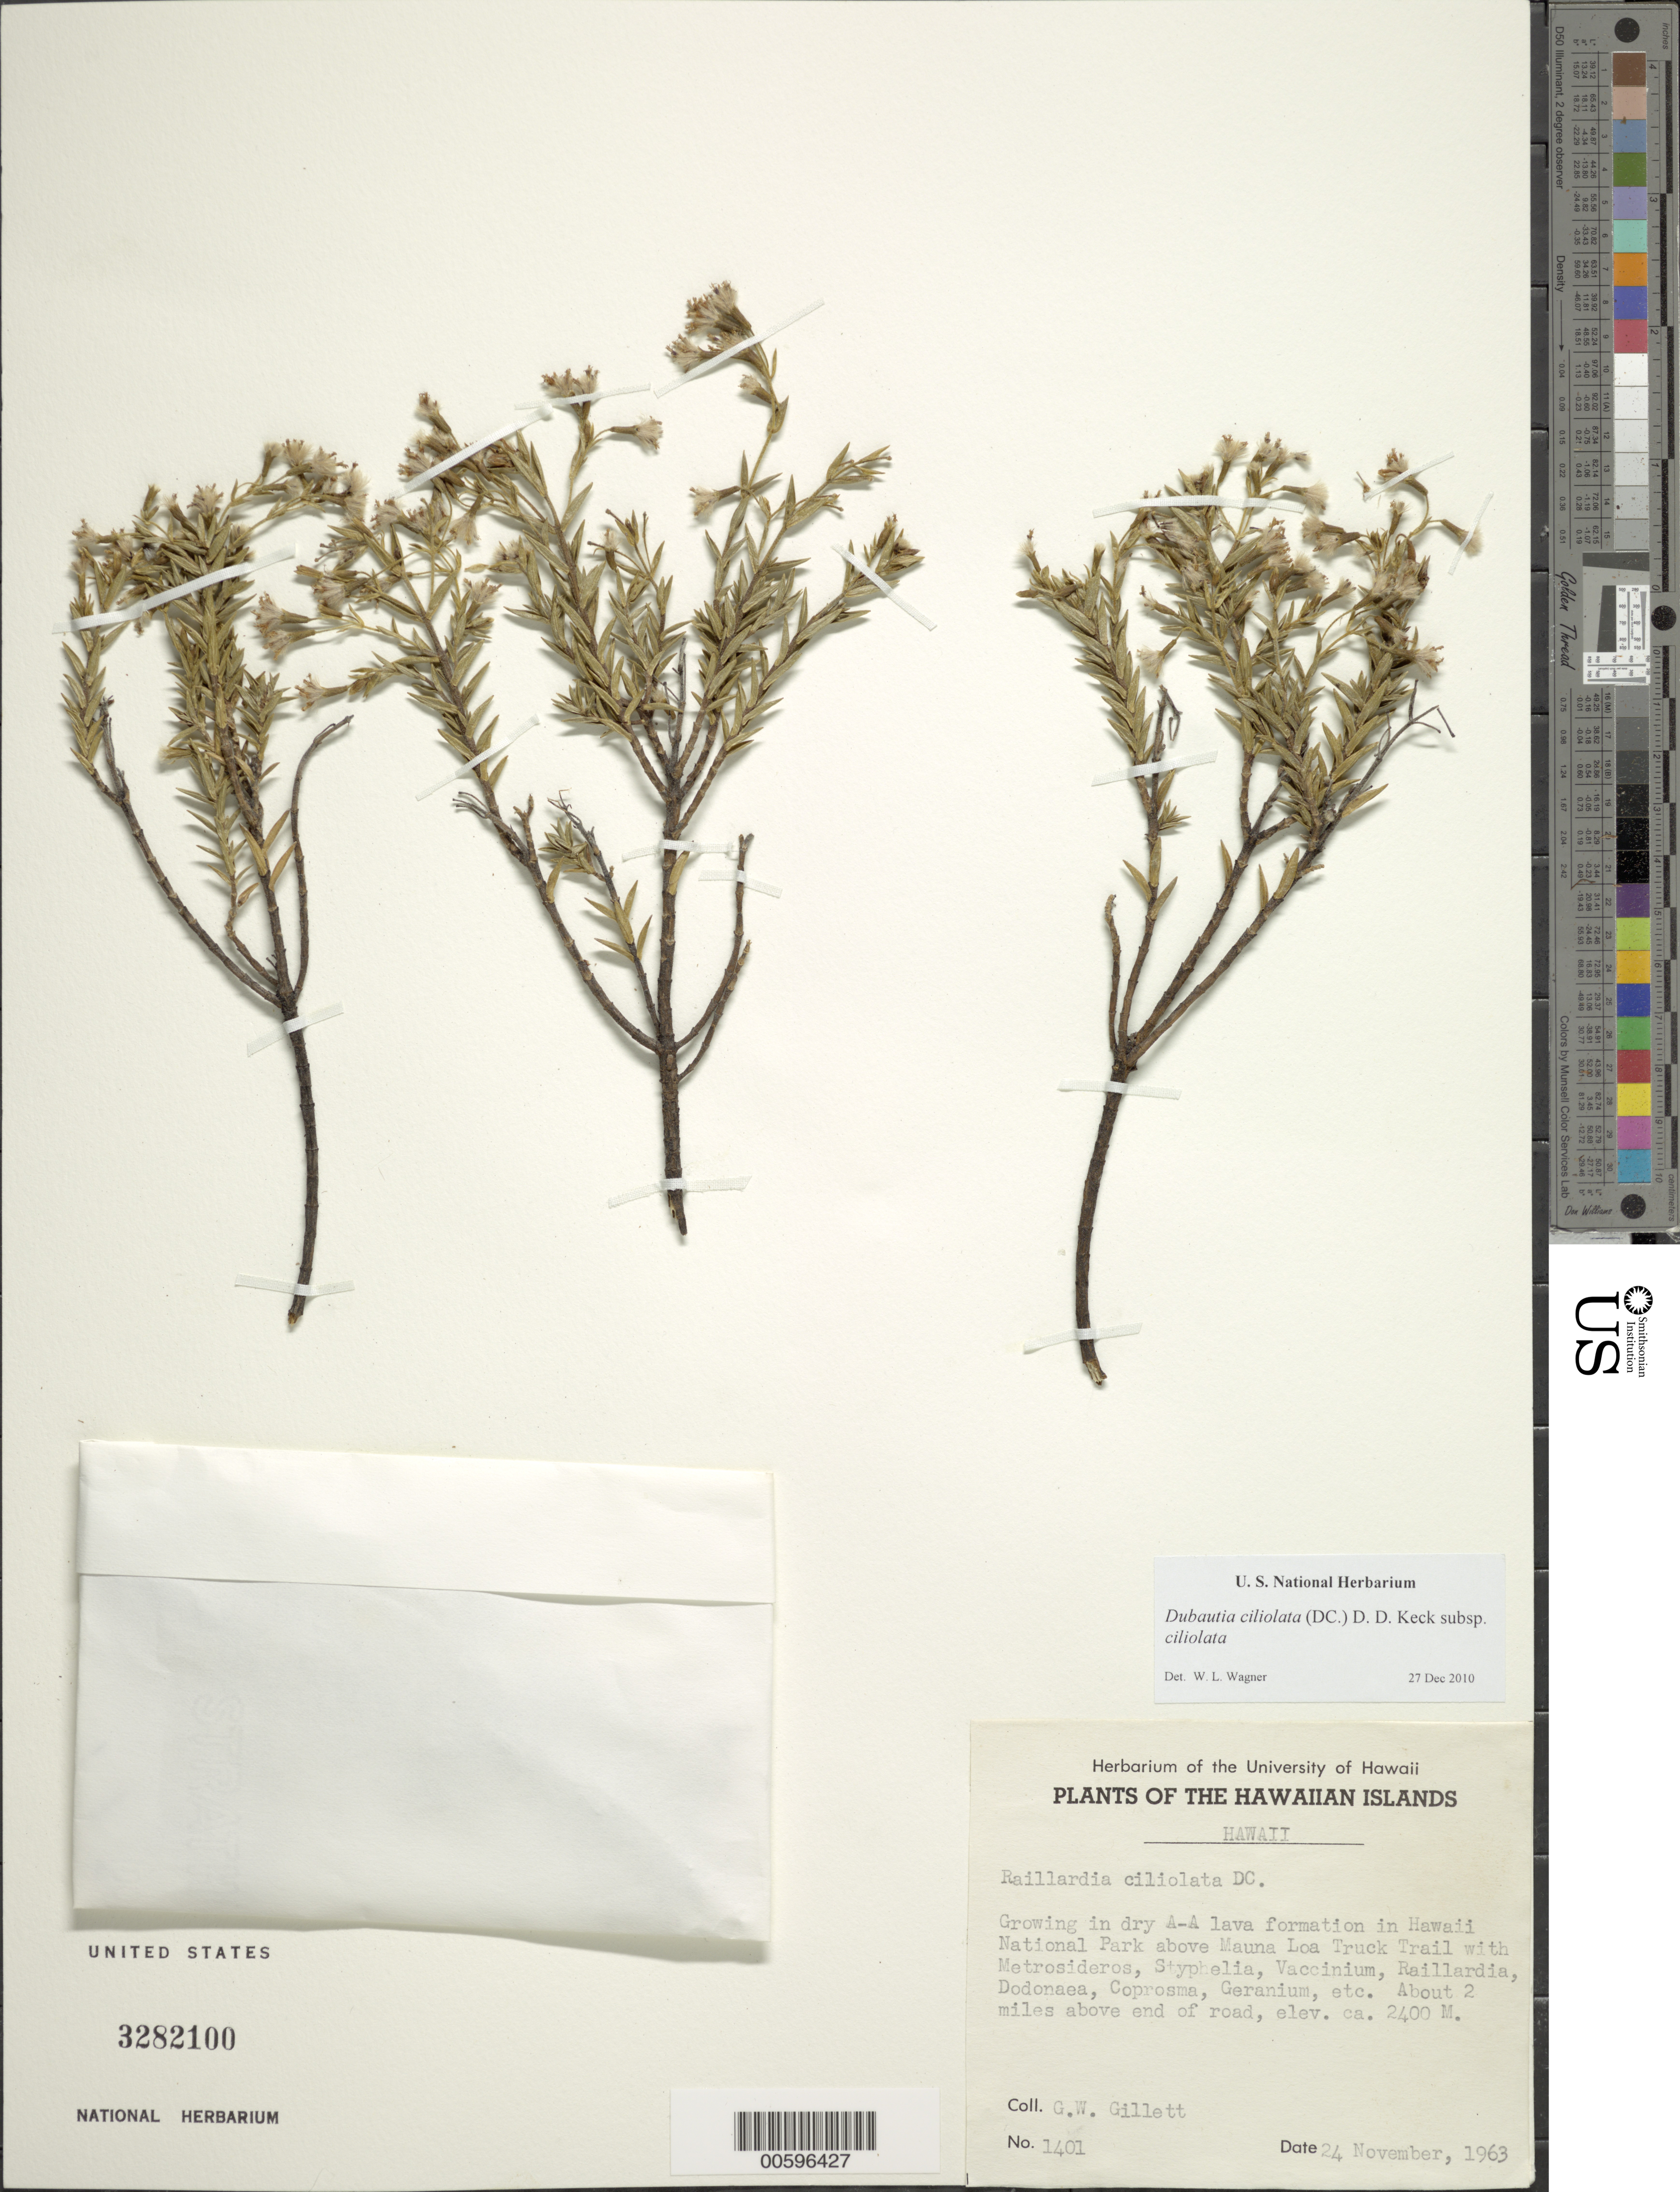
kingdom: Plantae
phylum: Tracheophyta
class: Magnoliopsida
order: Asterales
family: Asteraceae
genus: Dubautia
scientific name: Dubautia ciliolata subsp. ciliolata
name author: (DC.) D.D. Keck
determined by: Wagner, W. L., (BOT), Smithsonian Institution - National Museum of Natural History (UNITED STATES)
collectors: G. Gillett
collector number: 1401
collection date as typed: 24 Nov 1963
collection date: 1963-11-24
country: United States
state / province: Hawaii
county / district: Hawaii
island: Hawaii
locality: Hawaii National Park above Mauna Loa Truck Trail. Ca 2 mi above end of road.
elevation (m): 2400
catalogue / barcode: US 3282100